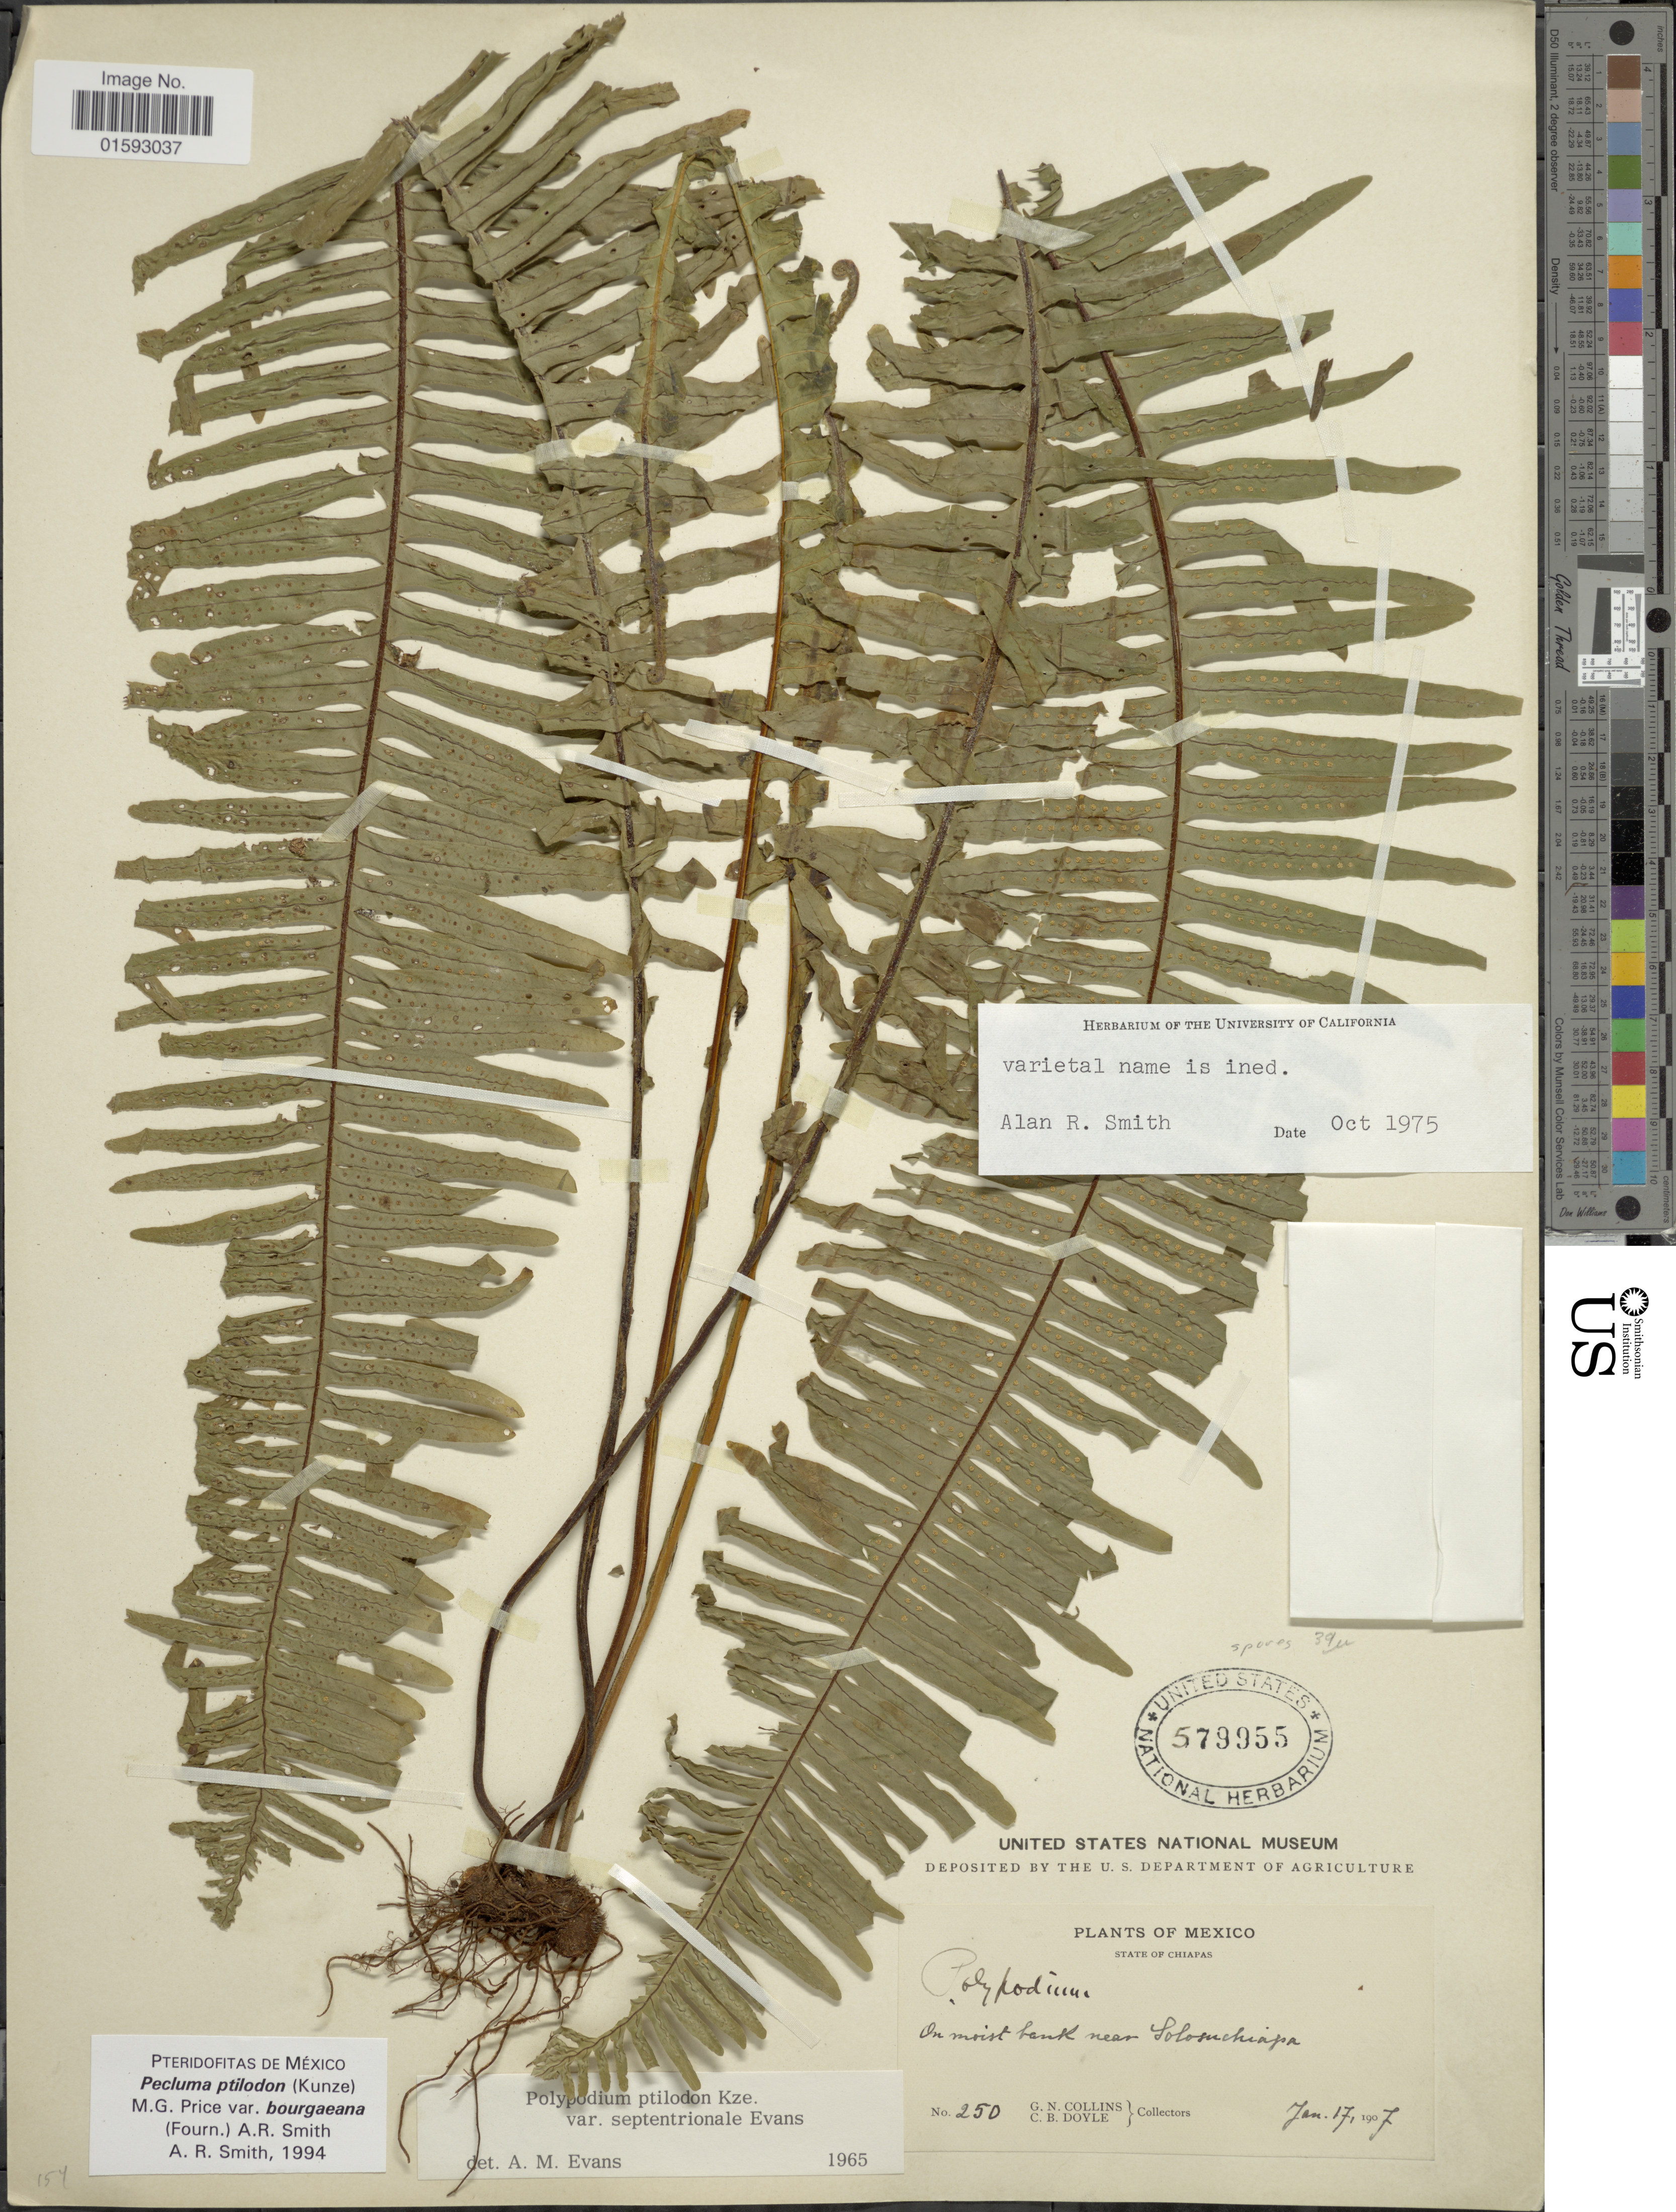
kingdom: Plantae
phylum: Tracheophyta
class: Polypodiopsida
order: Polypodiales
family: Polypodiaceae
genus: Pecluma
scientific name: Pecluma ptilodos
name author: (Kunze) Price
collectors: G. Collins & C. Doyle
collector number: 250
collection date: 1907-01-17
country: Mexico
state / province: Chiapas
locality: On moist bank near Solosuchiapa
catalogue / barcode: US 579955